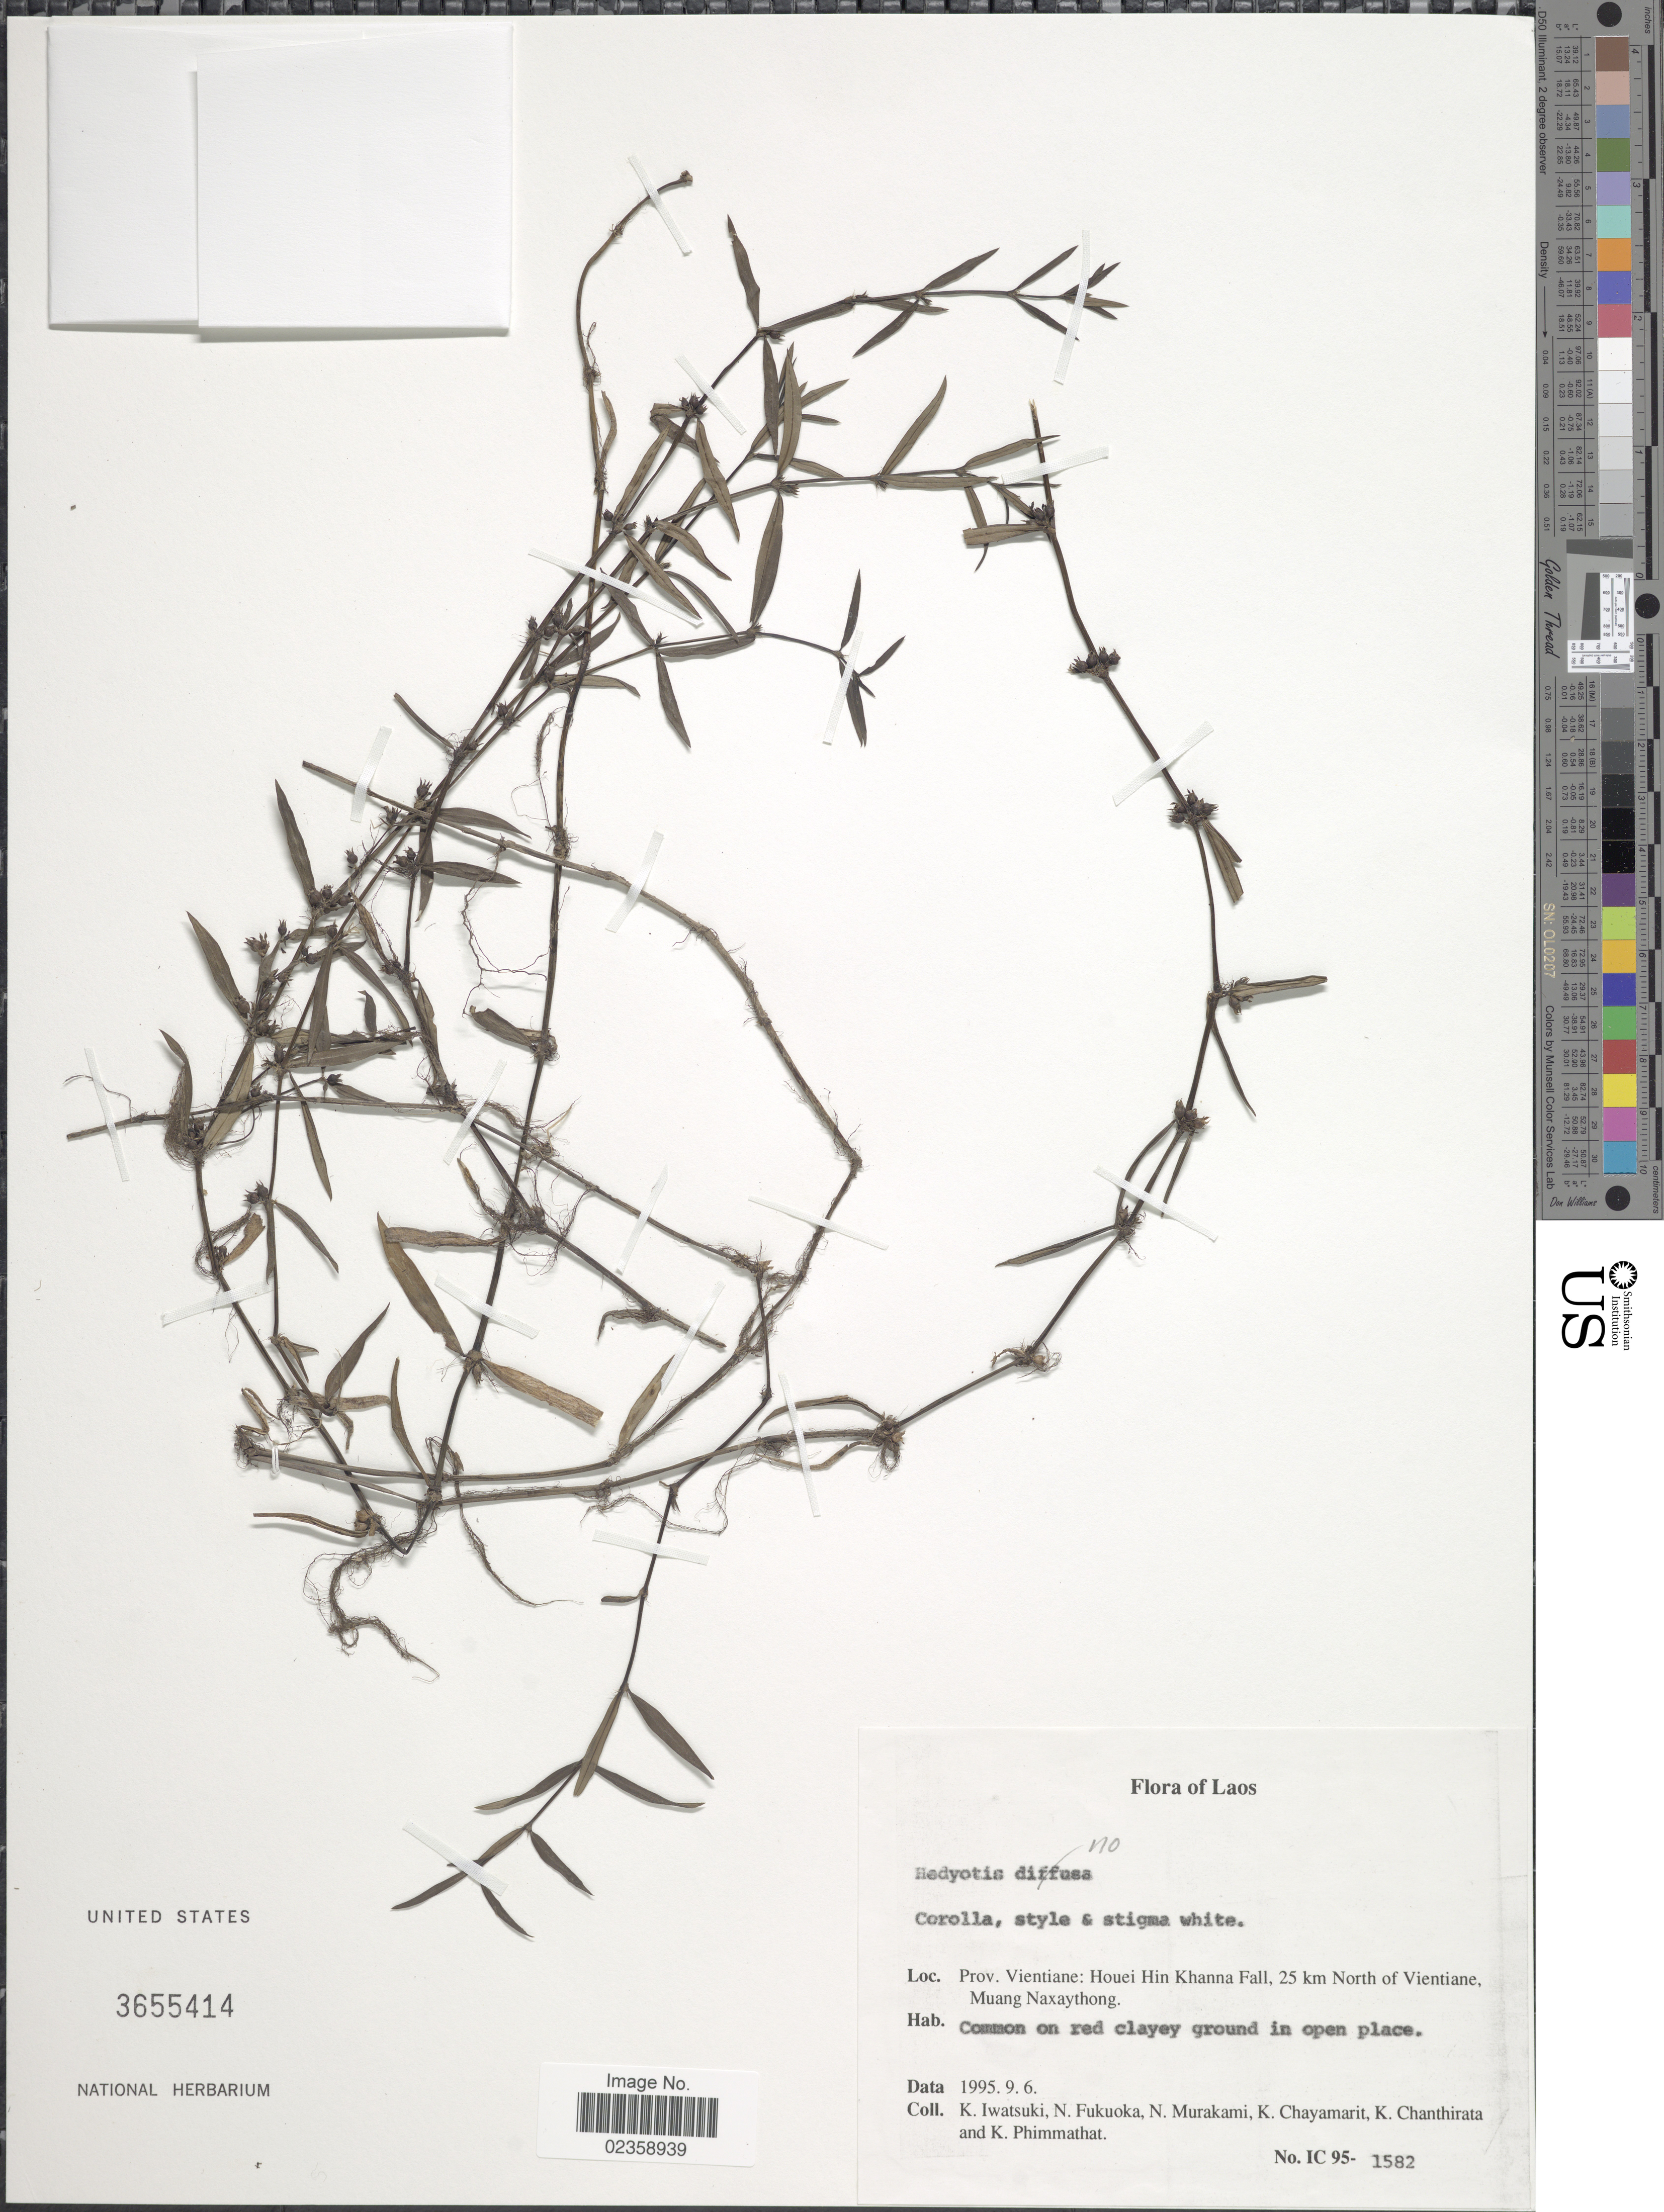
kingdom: Plantae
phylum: Tracheophyta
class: Magnoliopsida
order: Gentianales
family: Rubiaceae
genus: Oldenlandia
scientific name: Oldenlandia sp.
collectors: K. Iwatsuki, N. Fukuoka, N. Murakami, K. Chayamarit & et al.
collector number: IC95-1582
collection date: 1995-09-06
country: Laos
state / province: Viangchan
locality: Prov. Vientiane: Houei Hin Khanna Fall, 25 km North of Vientiane, Muang Naxaythong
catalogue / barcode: US 3655414